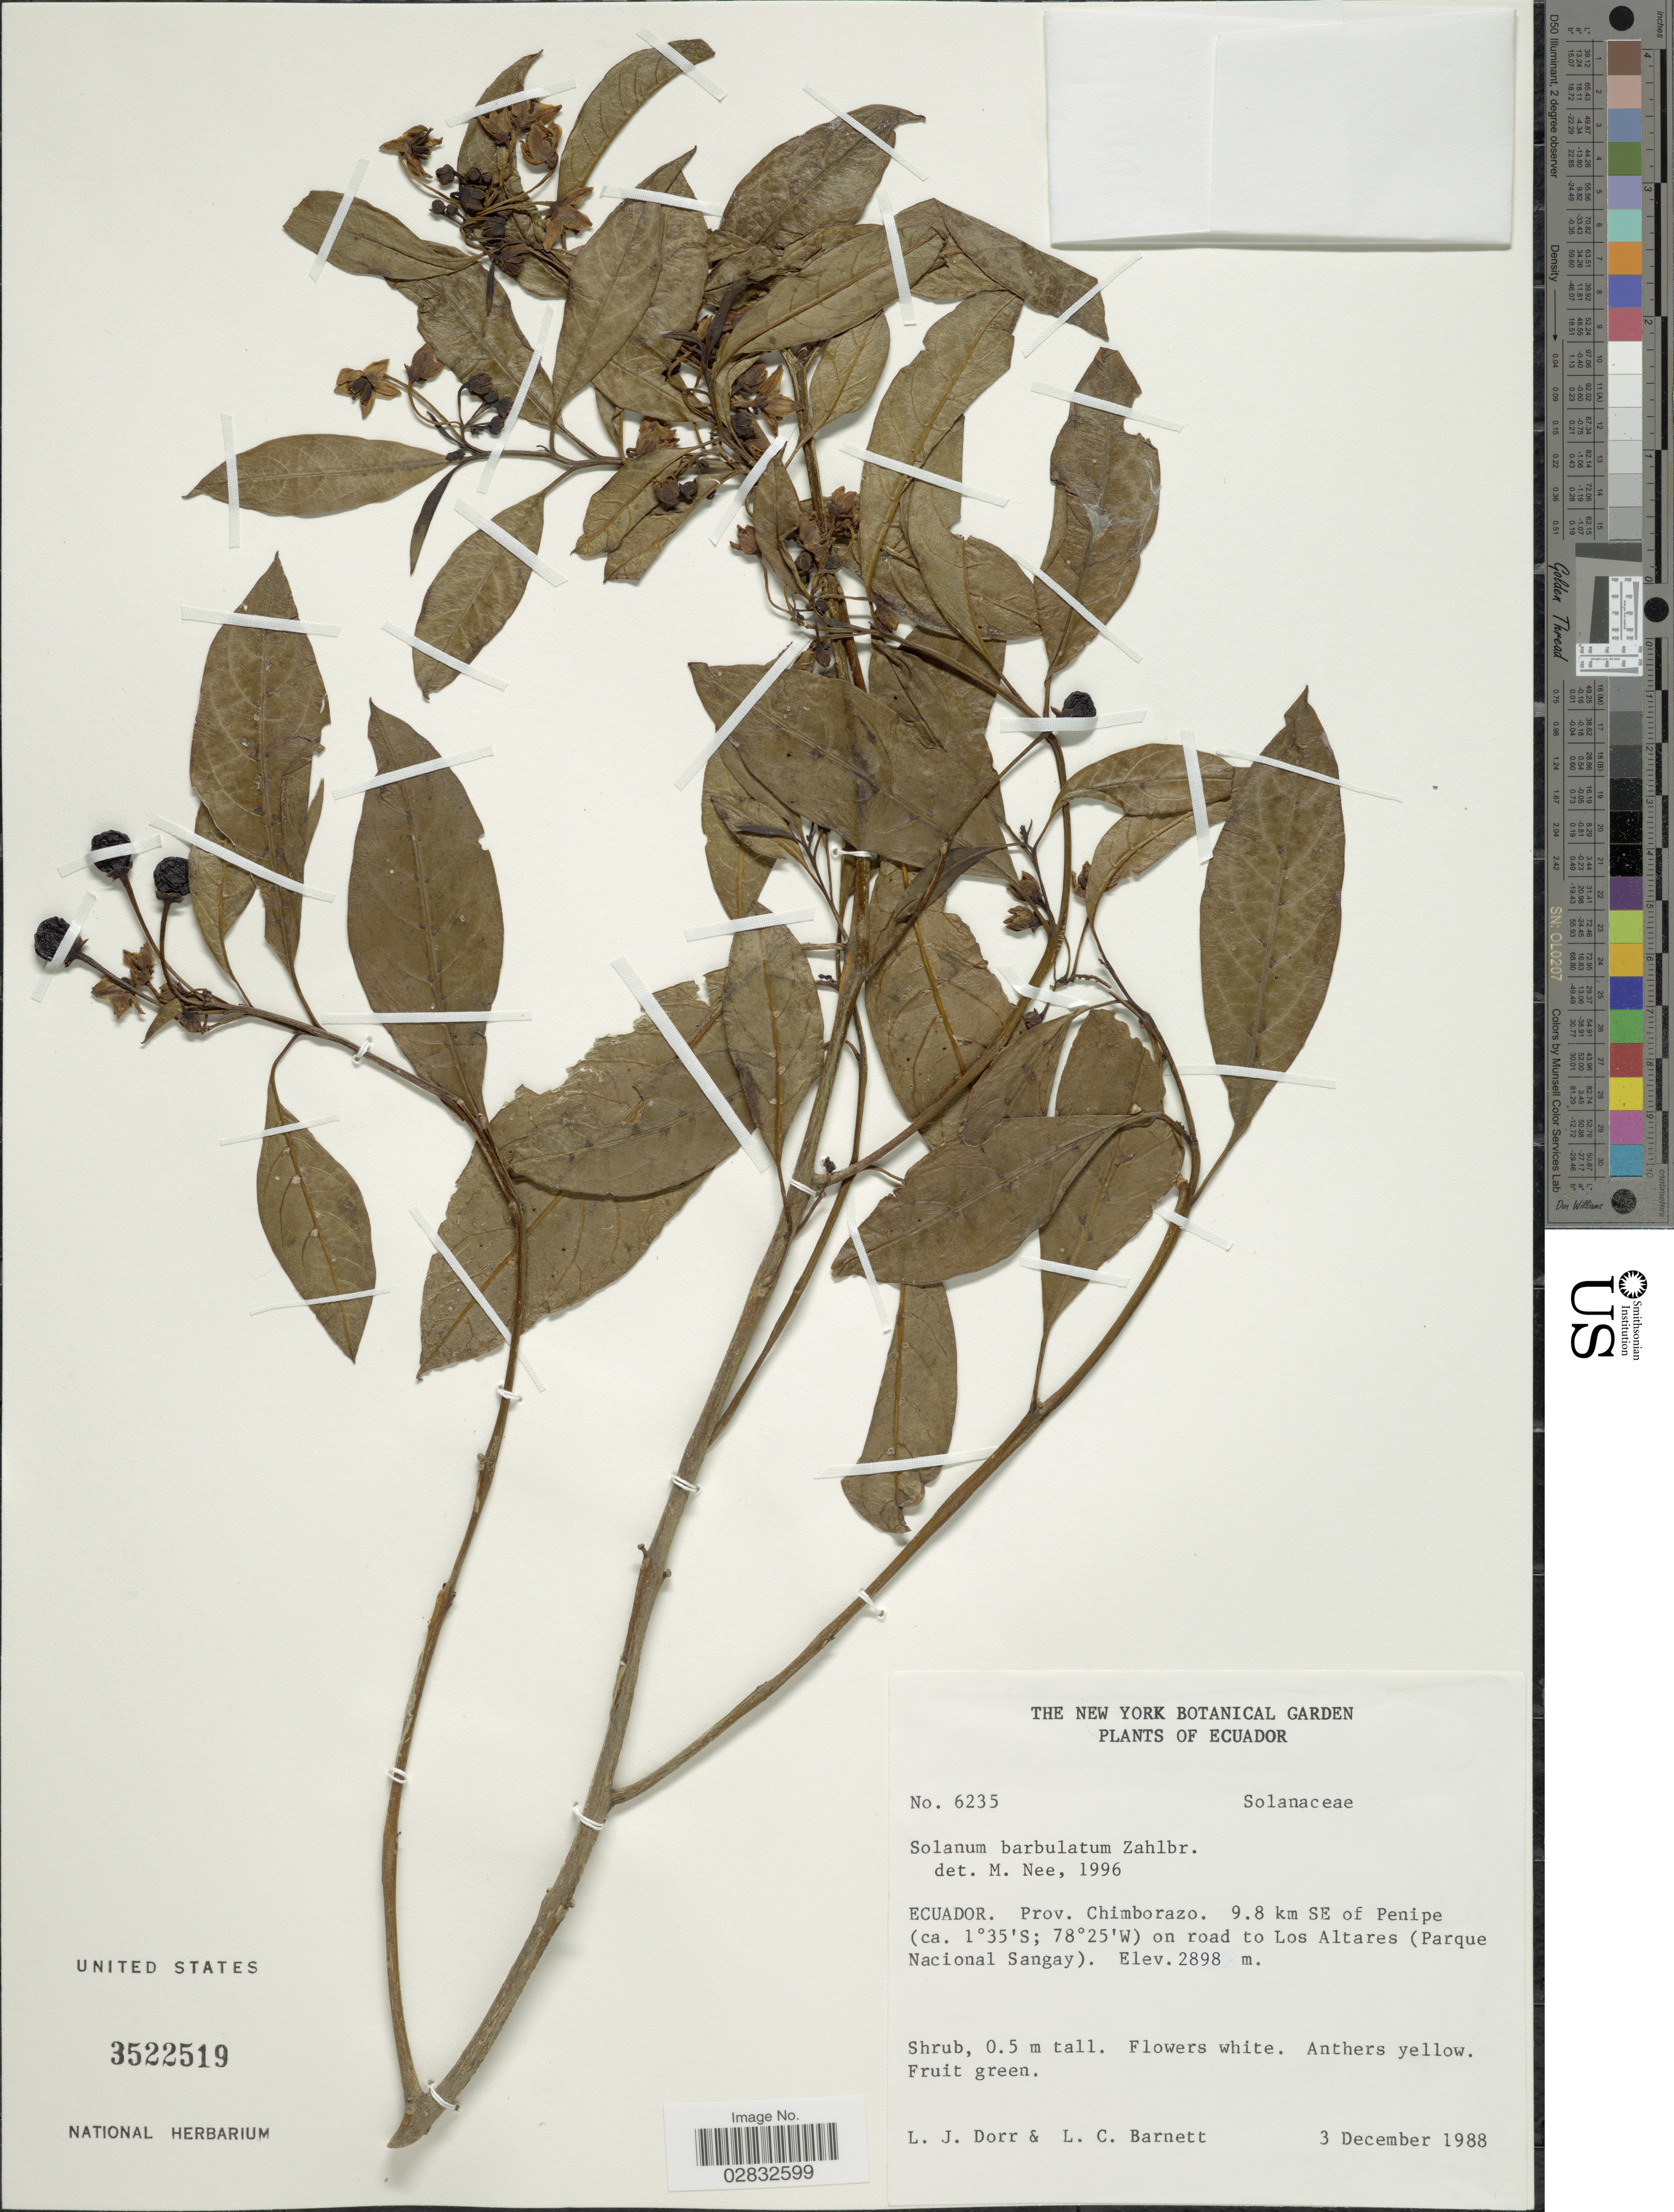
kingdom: Plantae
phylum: Tracheophyta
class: Magnoliopsida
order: Solanales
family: Solanaceae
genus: Solanum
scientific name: Solanum barbulatum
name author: Zahlbr.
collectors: L. J. Dorr & L. C. Barnett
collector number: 6235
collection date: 1988-12-03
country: Ecuador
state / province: Chimborazo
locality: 9.8 km SE of Penipe on road to Los Altares (Parque Nacional Sangay).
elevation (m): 2898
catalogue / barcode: US 3522519